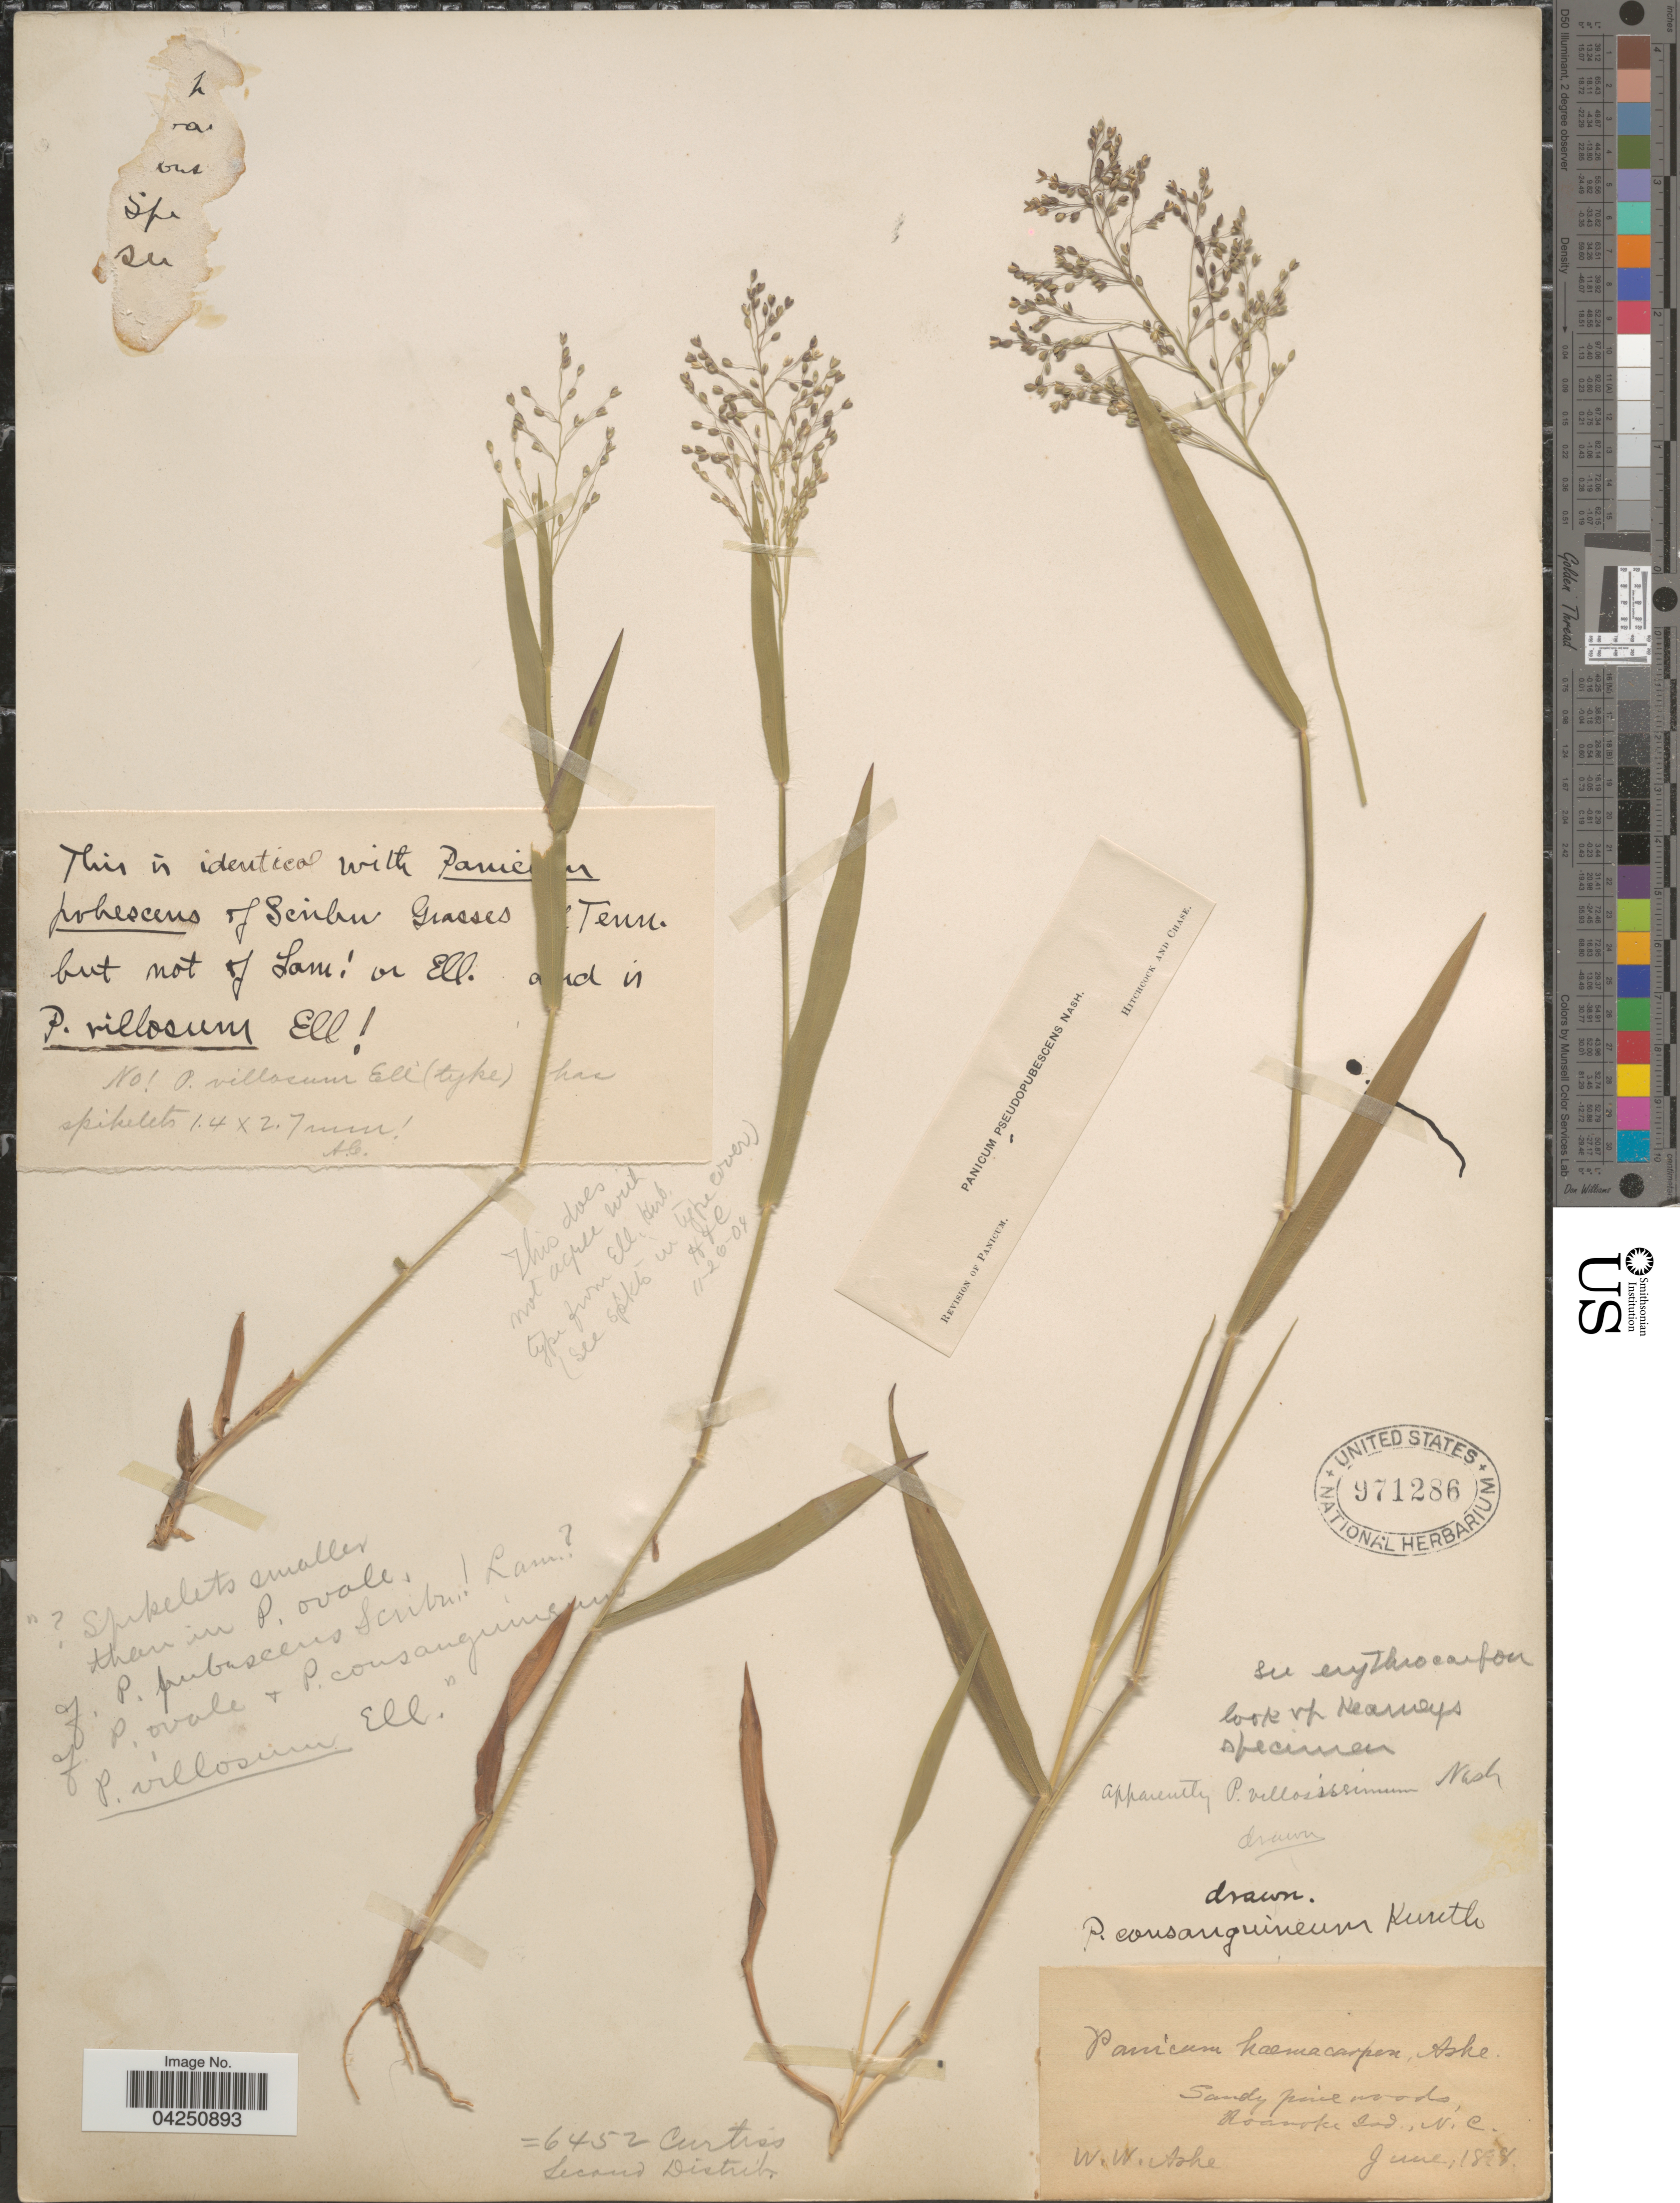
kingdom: Plantae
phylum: Tracheophyta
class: Liliopsida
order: Poales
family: Poaceae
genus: Dichanthelium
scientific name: Dichanthelium acuminatum var. acuminatum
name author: (Sw.) Gould & C.A. Clark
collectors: W. W. Ashe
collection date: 1888-06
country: United States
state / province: North Carolina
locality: Roanoke Isd.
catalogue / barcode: US 971286